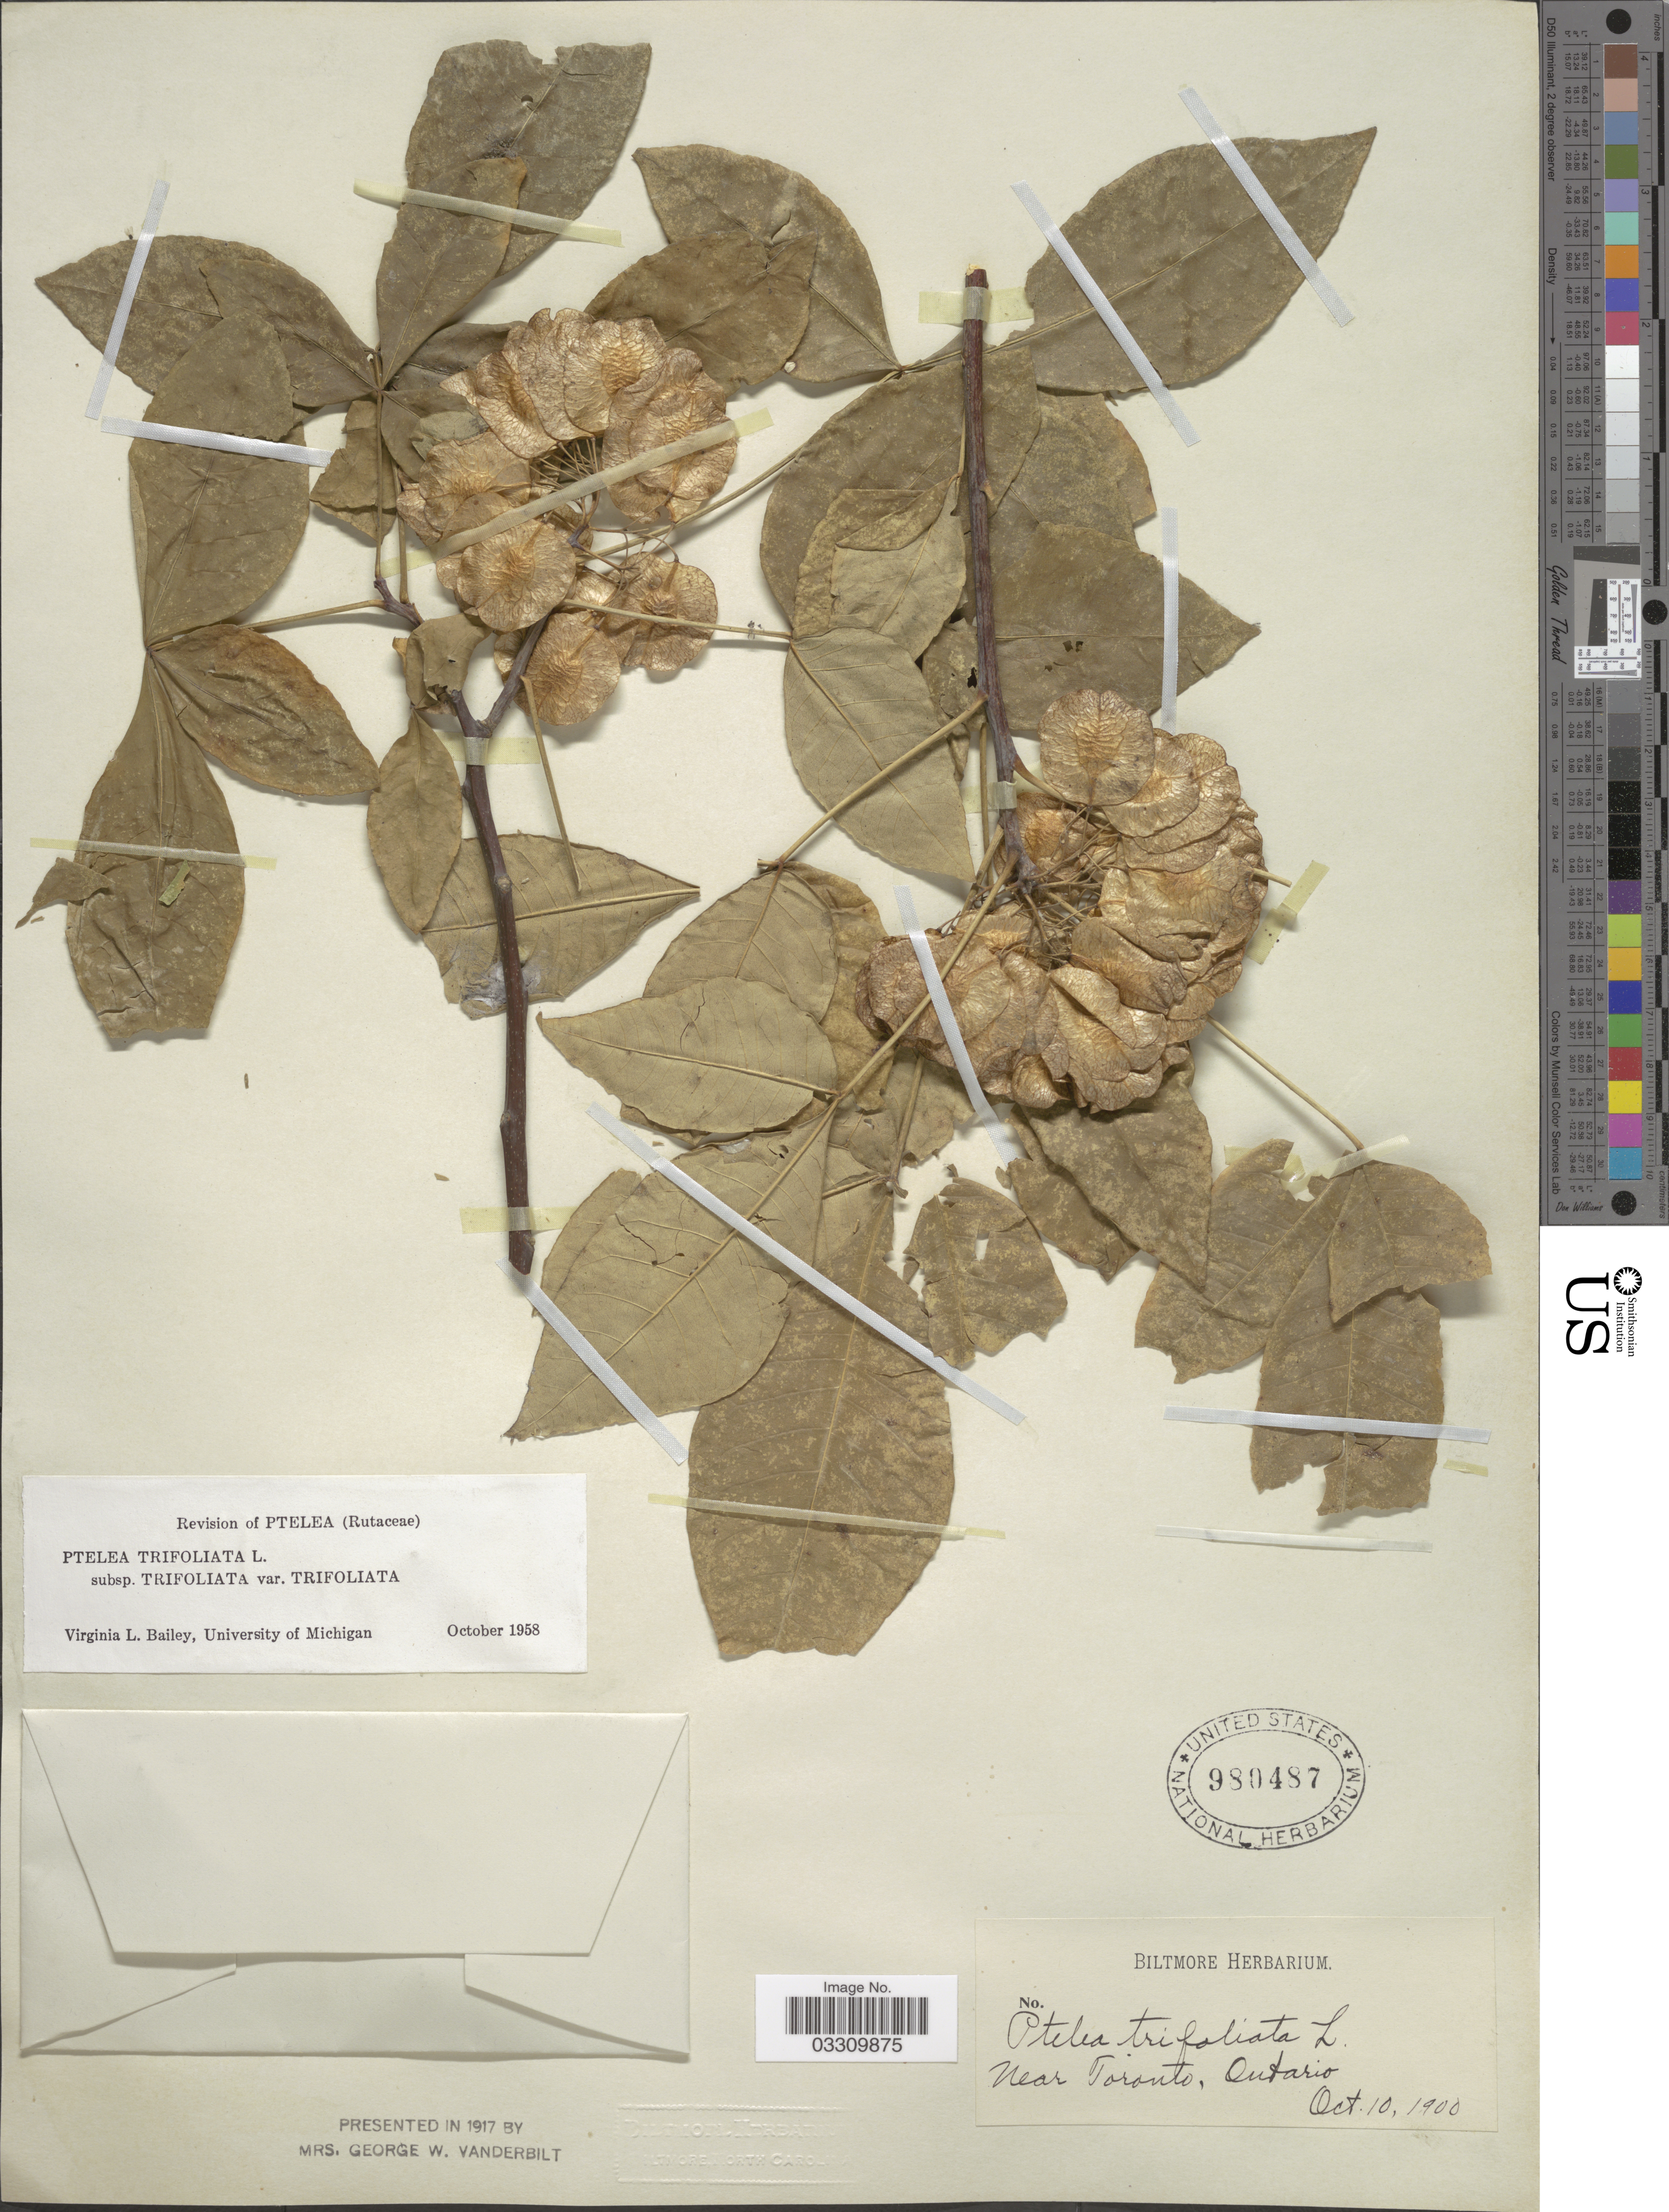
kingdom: Plantae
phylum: Tracheophyta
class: Magnoliopsida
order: Sapindales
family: Rutaceae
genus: Ptelea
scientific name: Ptelea trifoliata var. trifoliata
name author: L.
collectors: ex herb. Biltmore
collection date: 1900-10-10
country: Canada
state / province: Ontario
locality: Near Toronto.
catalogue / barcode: US 980487